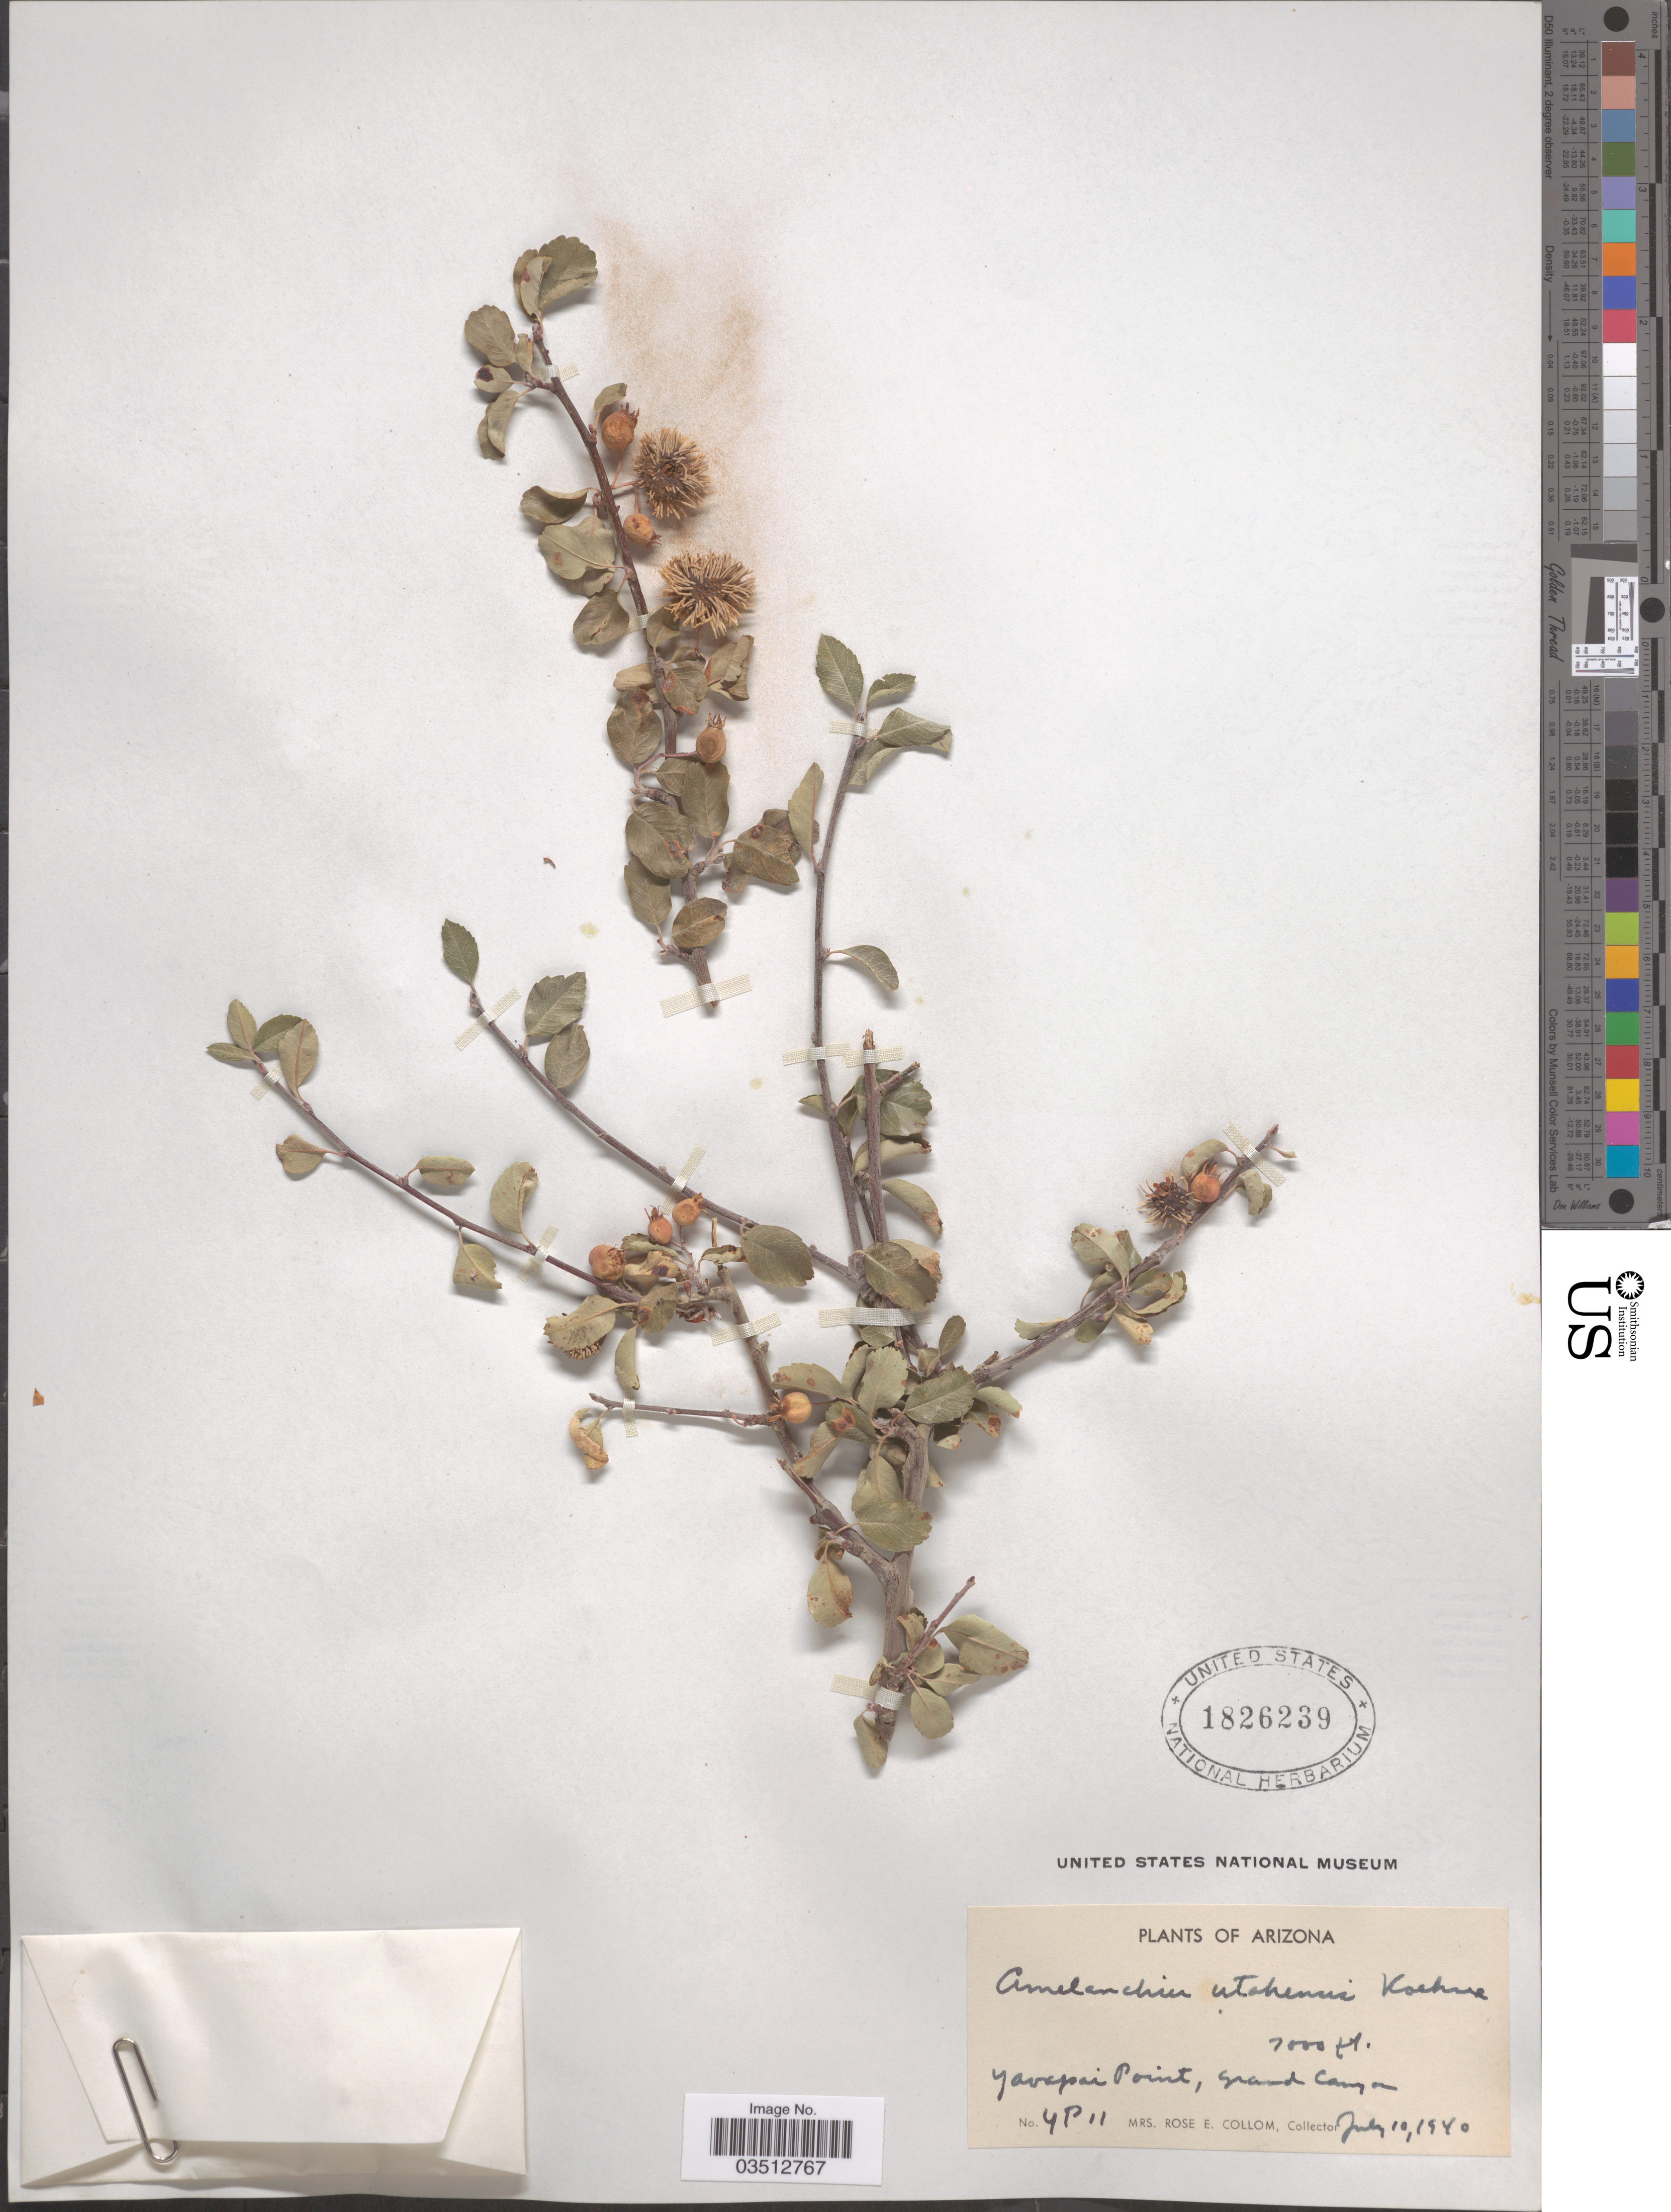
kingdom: Plantae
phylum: Tracheophyta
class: Magnoliopsida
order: Rosales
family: Rosaceae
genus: Amelanchier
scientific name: Amelanchier utahensis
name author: Koehne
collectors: R. E. Collom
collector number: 4P11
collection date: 1940-07-10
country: United States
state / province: Arizona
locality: Yavapai Point, Grand Canyon.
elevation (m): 2134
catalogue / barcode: US 1826239